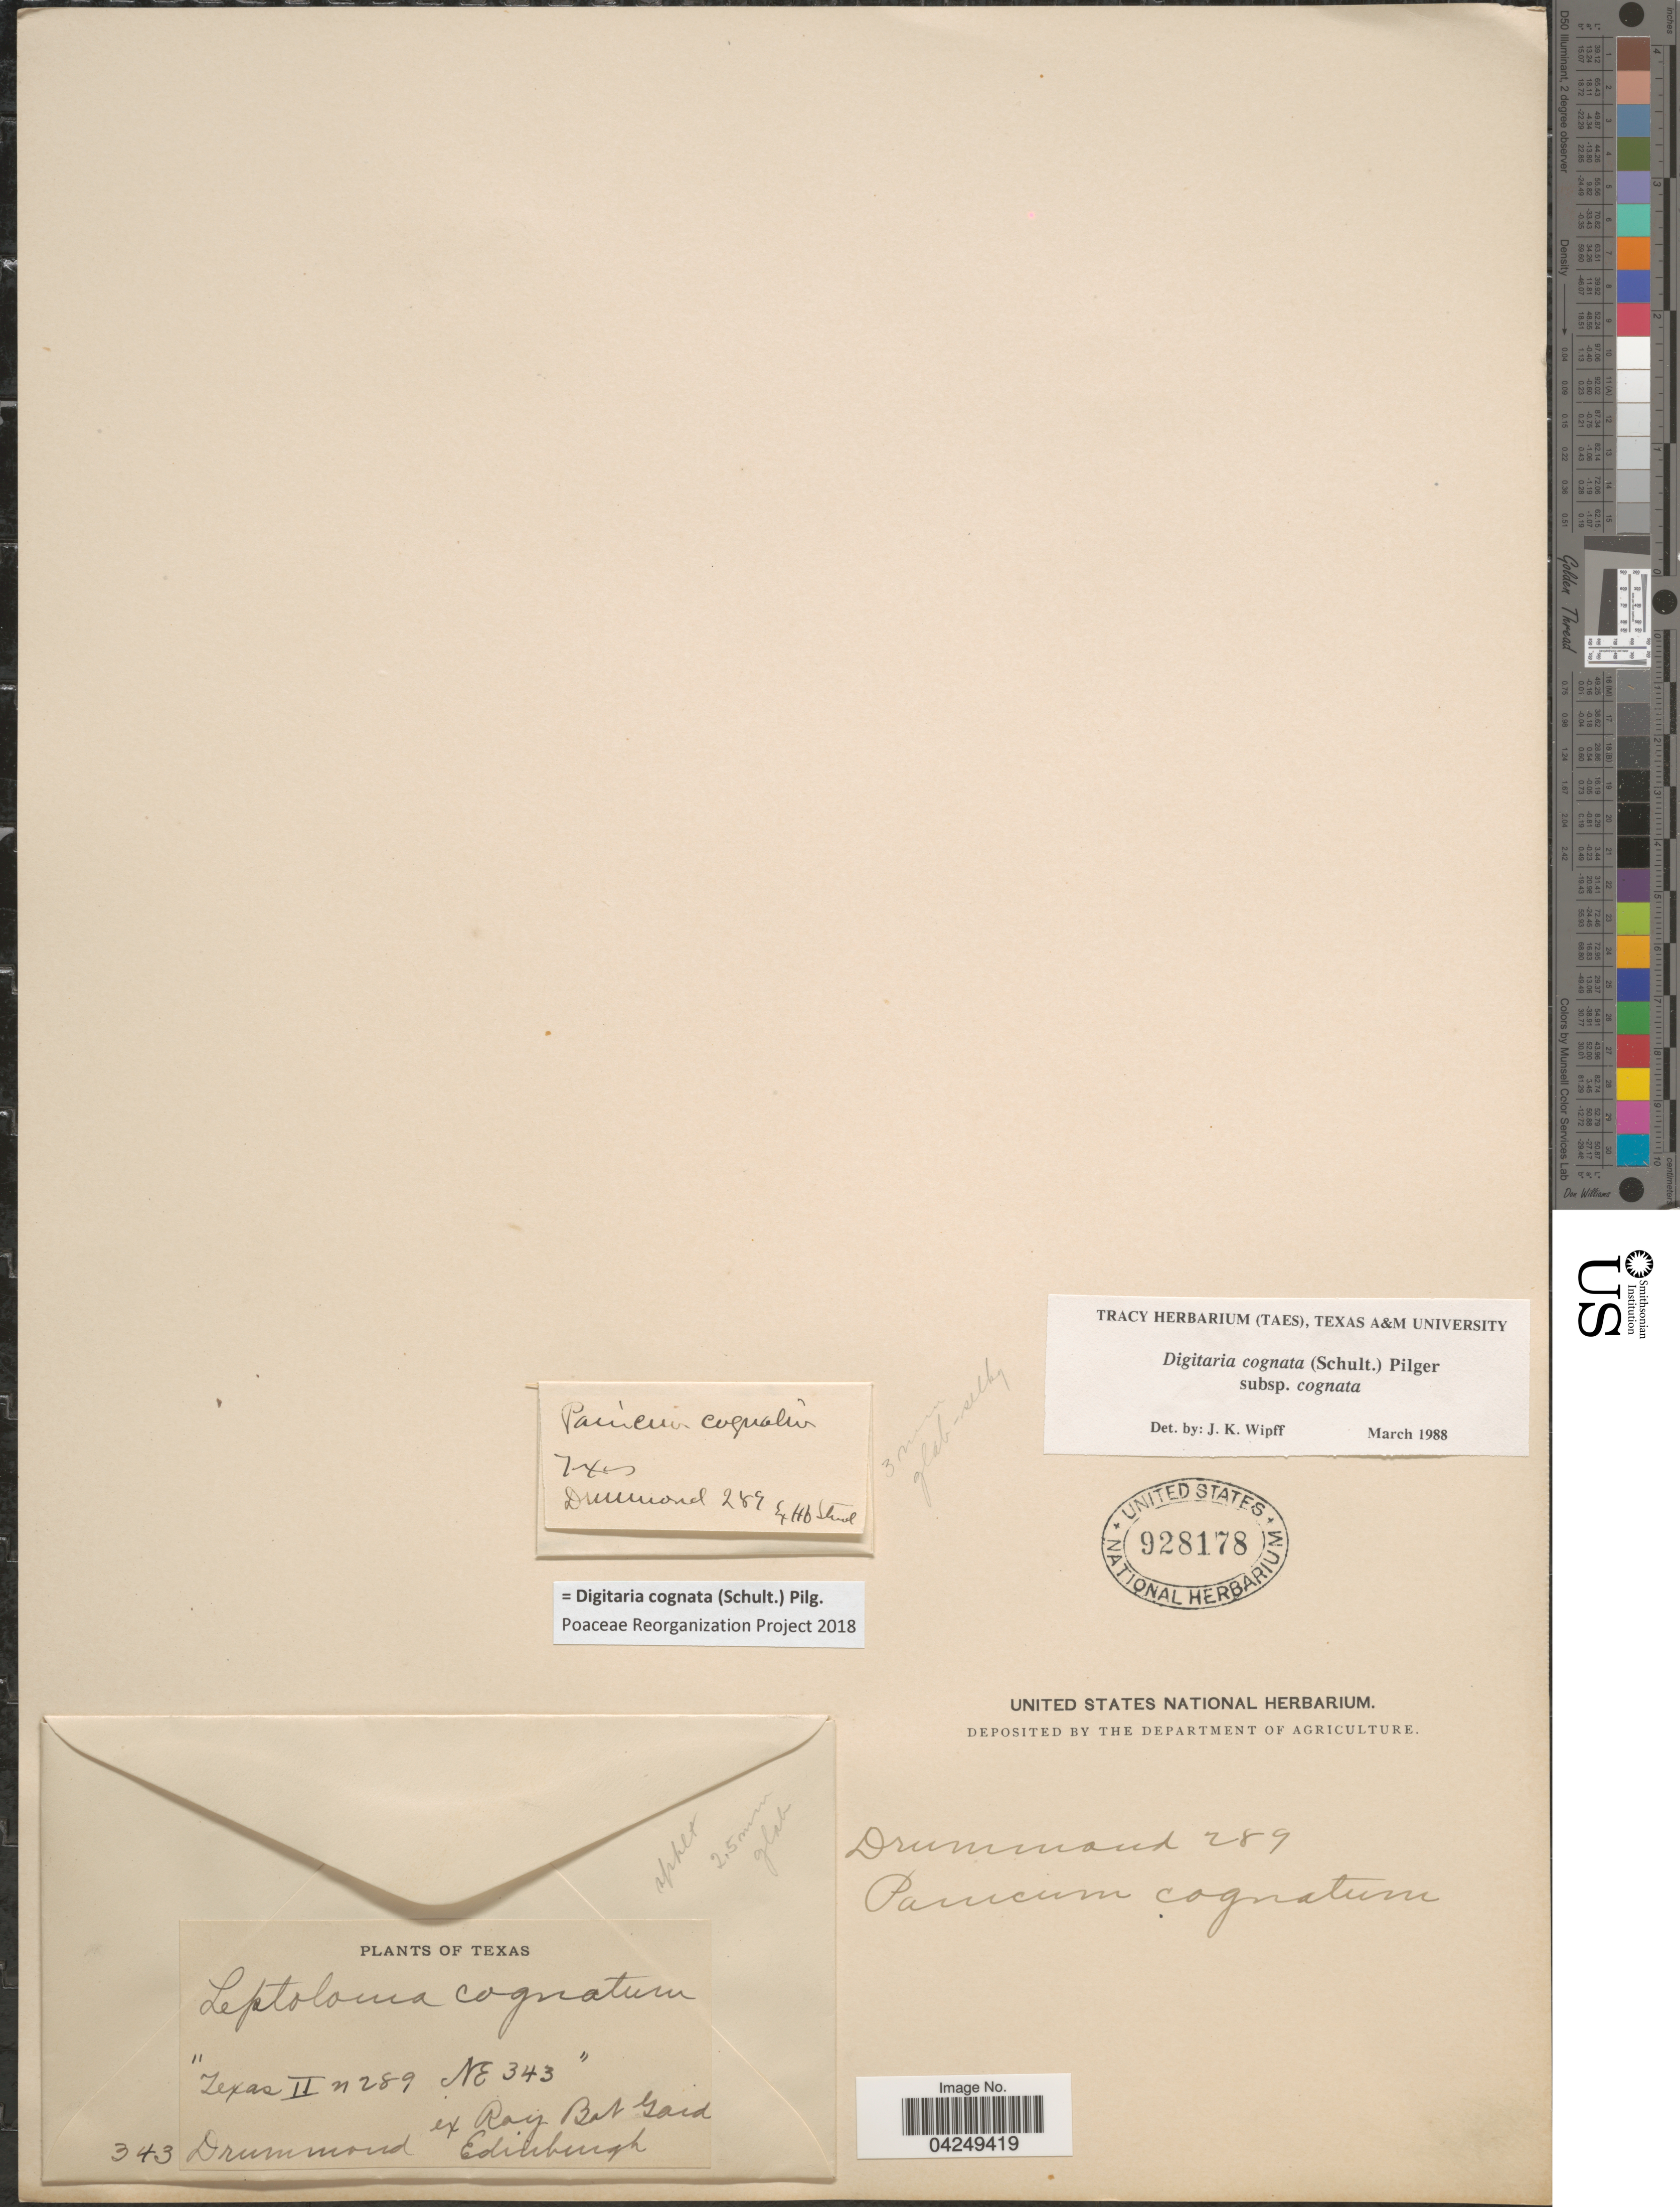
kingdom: Plantae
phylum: Tracheophyta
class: Liliopsida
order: Poales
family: Poaceae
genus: Digitaria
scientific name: Digitaria cognata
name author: (Scult.) Pilg.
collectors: -. Drummond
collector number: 343/289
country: United States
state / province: Texas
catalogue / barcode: US 928178